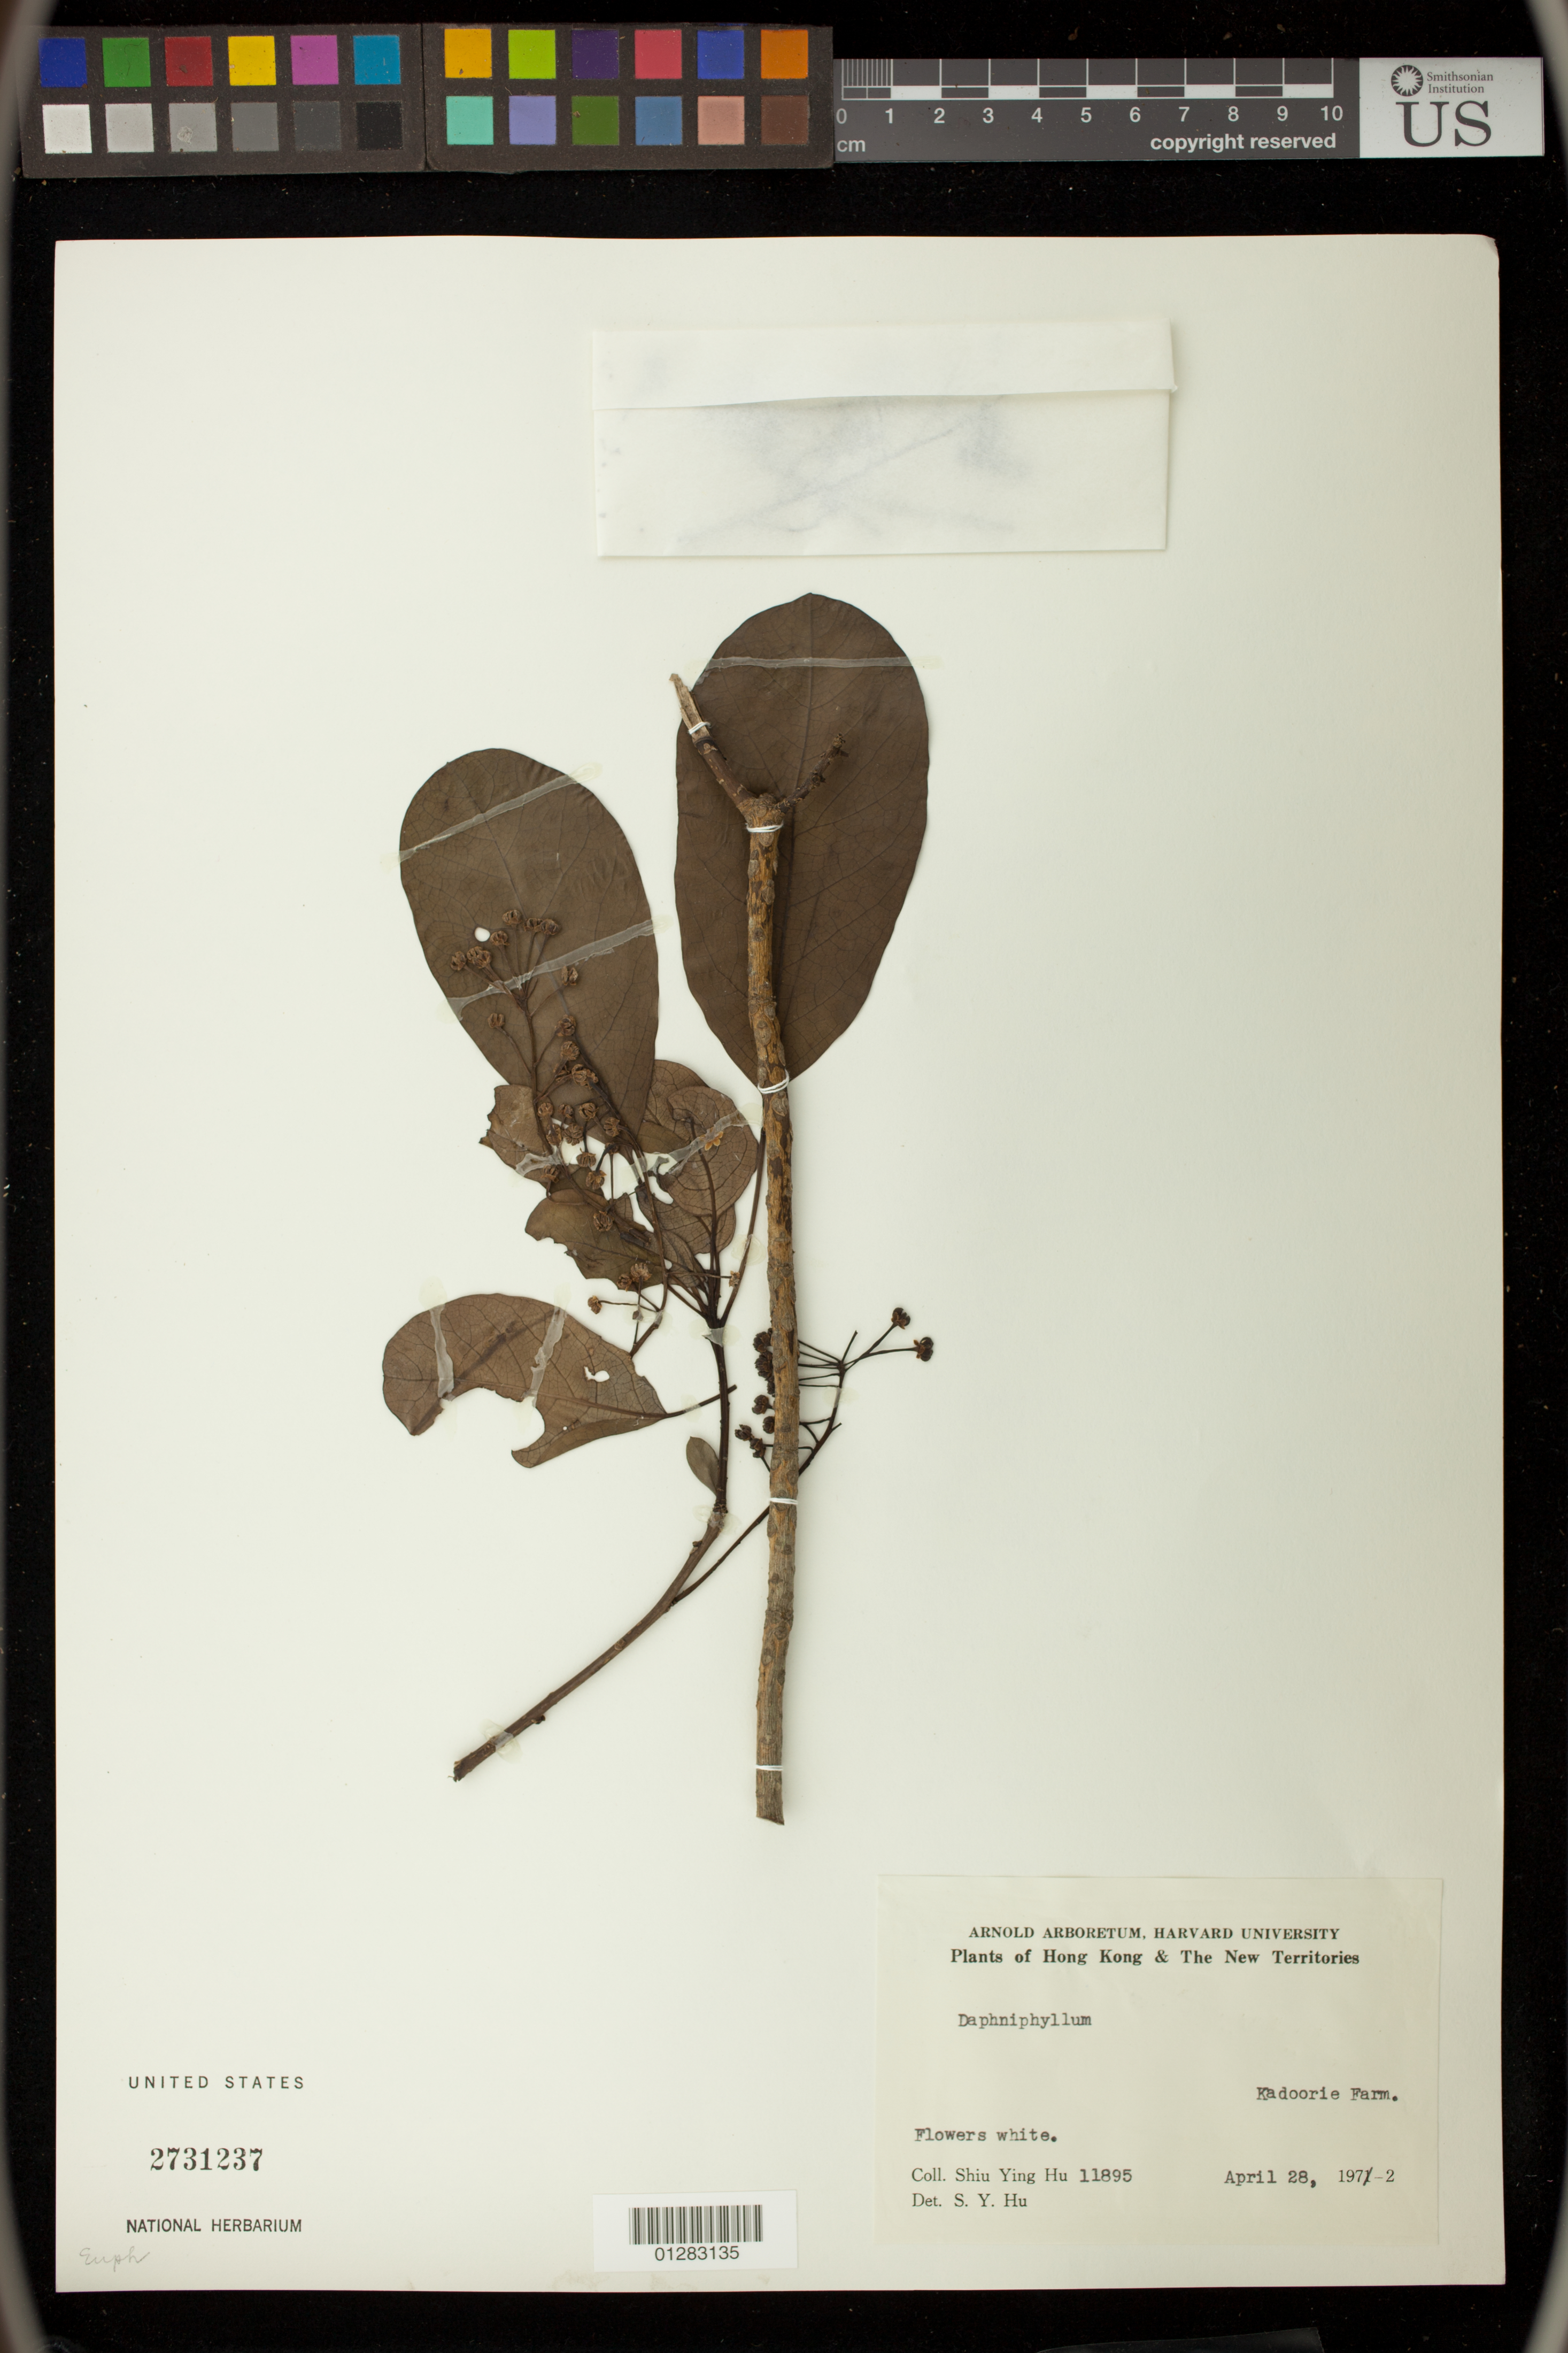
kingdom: Plantae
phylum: Tracheophyta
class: Magnoliopsida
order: Saxifragales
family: Daphniphyllaceae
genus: Daphniphyllum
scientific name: Daphniphyllum sp.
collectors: S. Y. Hu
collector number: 11895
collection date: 1972-04-28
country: China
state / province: Hong Kong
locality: Kadoorie Farm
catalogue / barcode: US 2731237